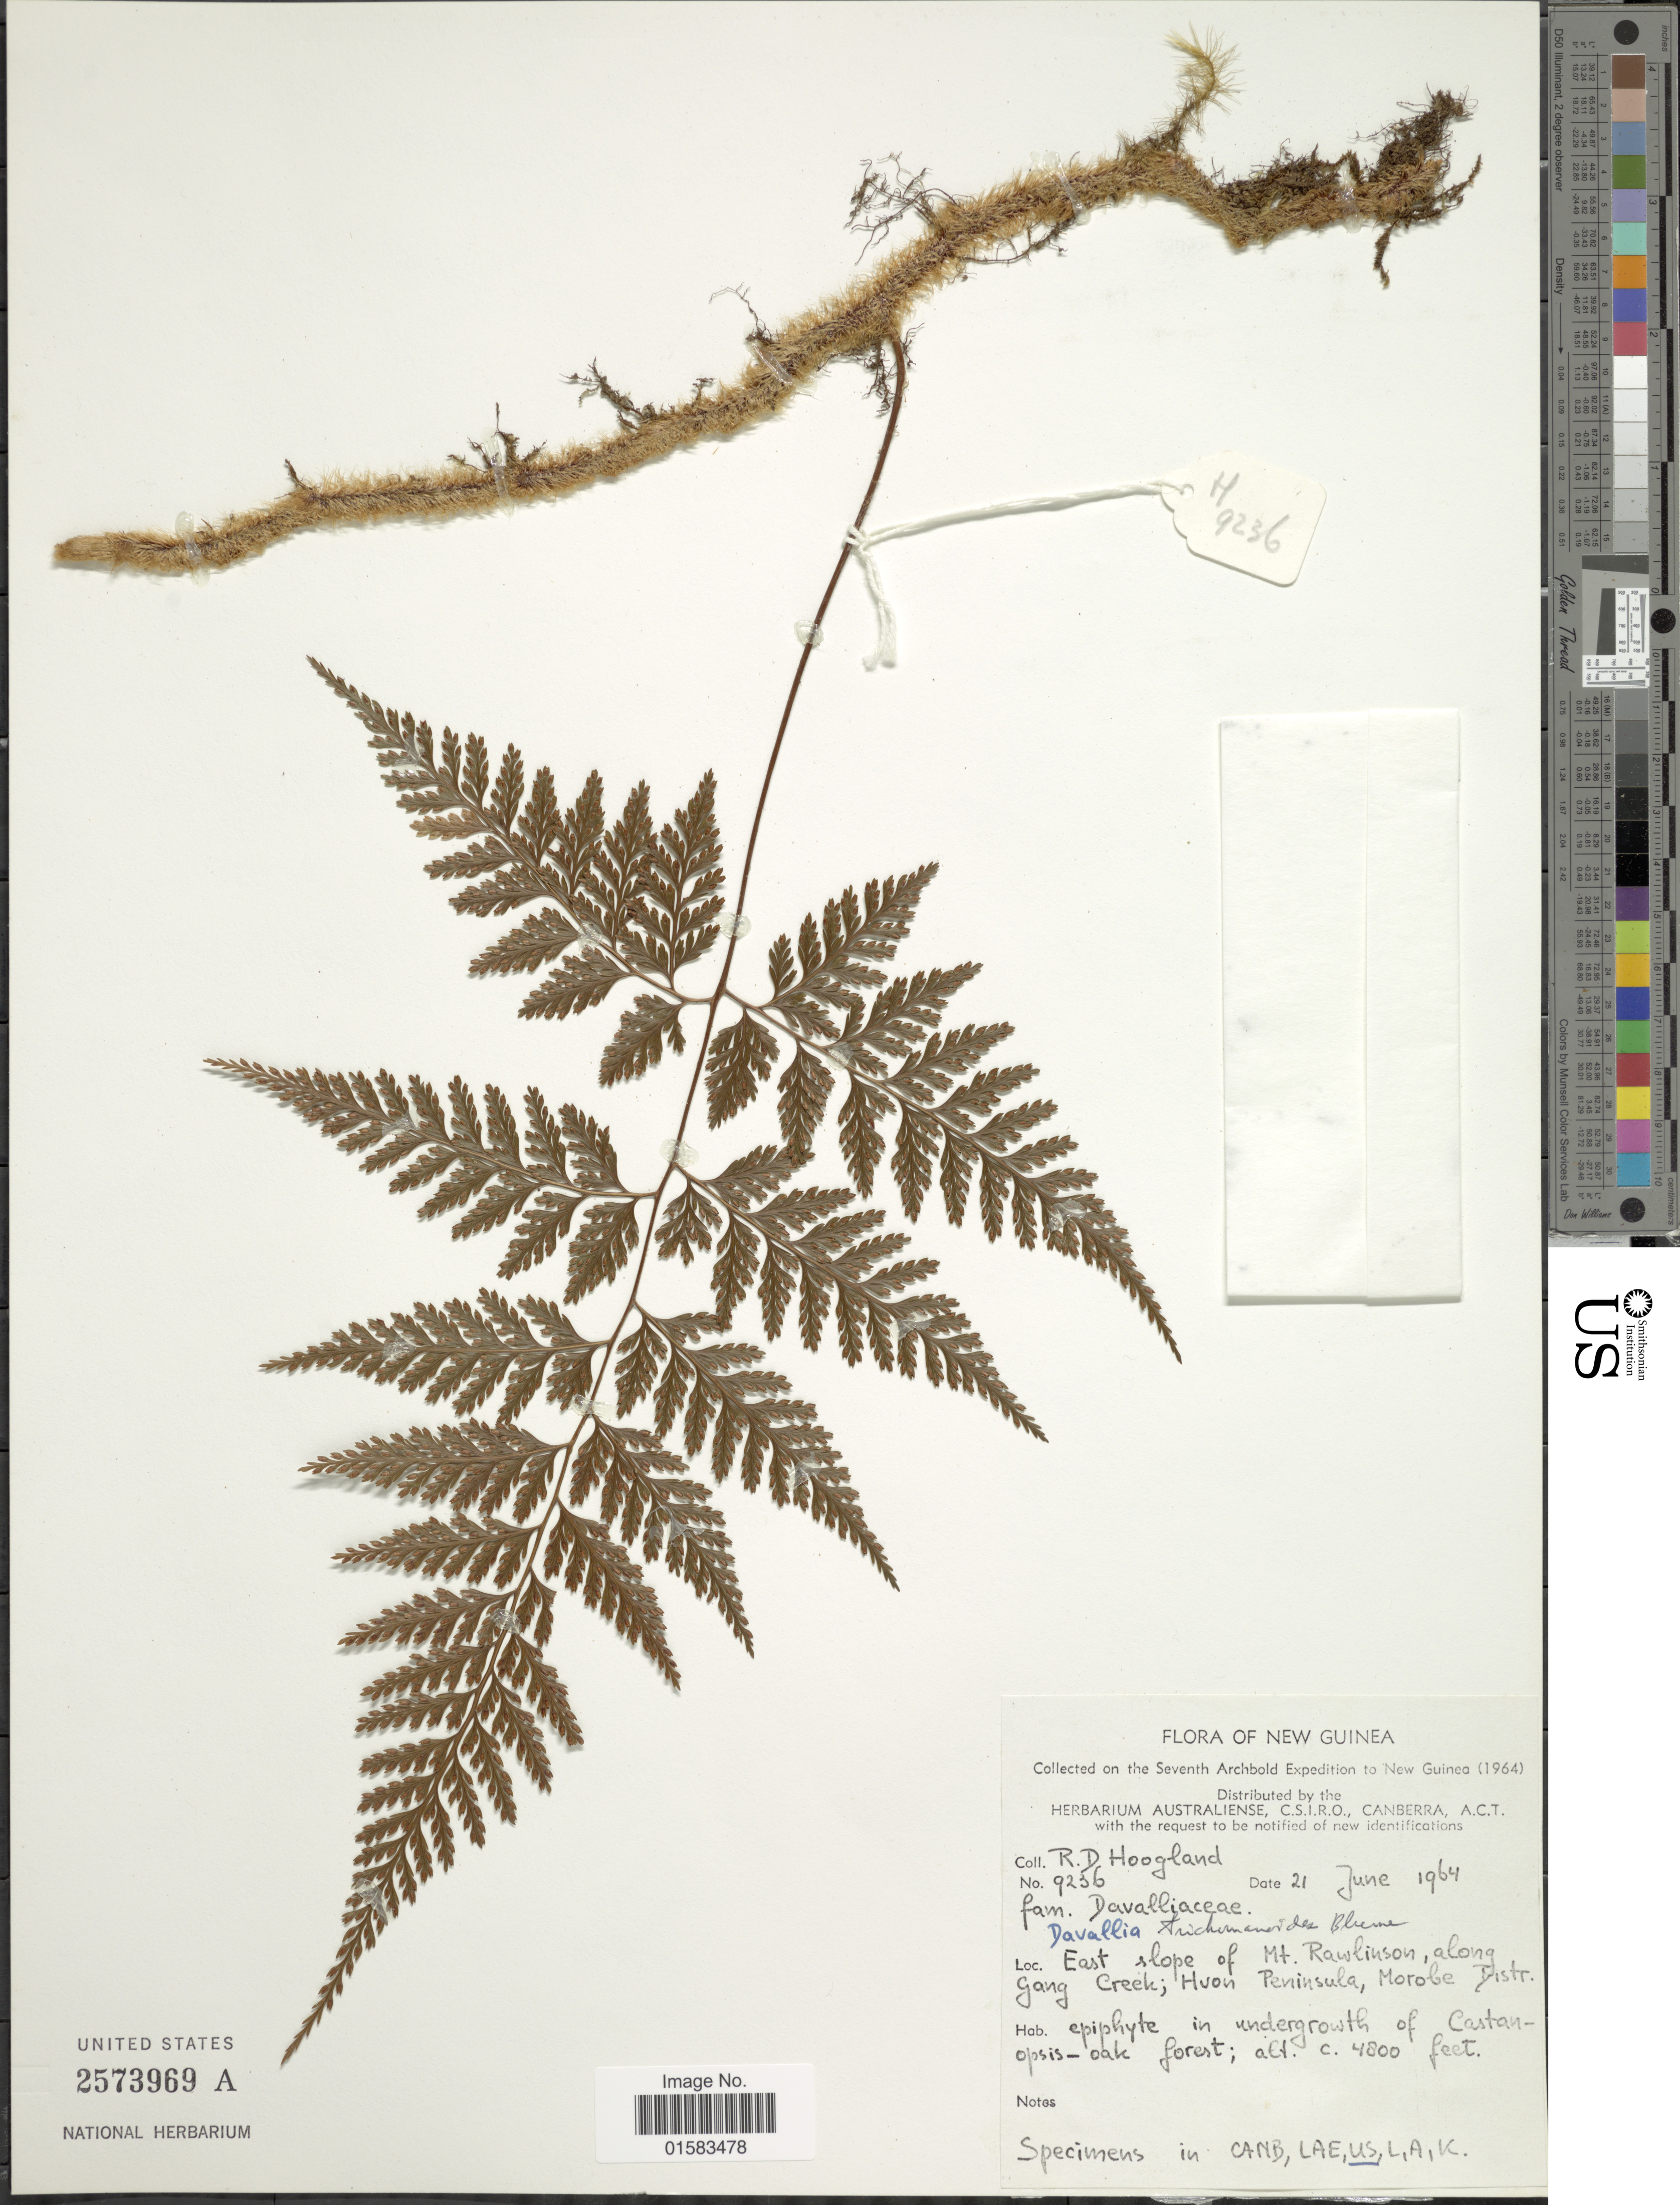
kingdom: Plantae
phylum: Tracheophyta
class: Polypodiopsida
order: Polypodiales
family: Davalliaceae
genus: Davallia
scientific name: Davallia trichomanoides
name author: Blume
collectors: R. D. Hoogland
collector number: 9236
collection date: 1964-06-21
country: Papua New Guinea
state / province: Morobe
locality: New Guinea, East slope of Mt. Rawlinson, along Gang Creek, Huon Peninsula [interpreted]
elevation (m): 1463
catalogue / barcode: US 2573969A